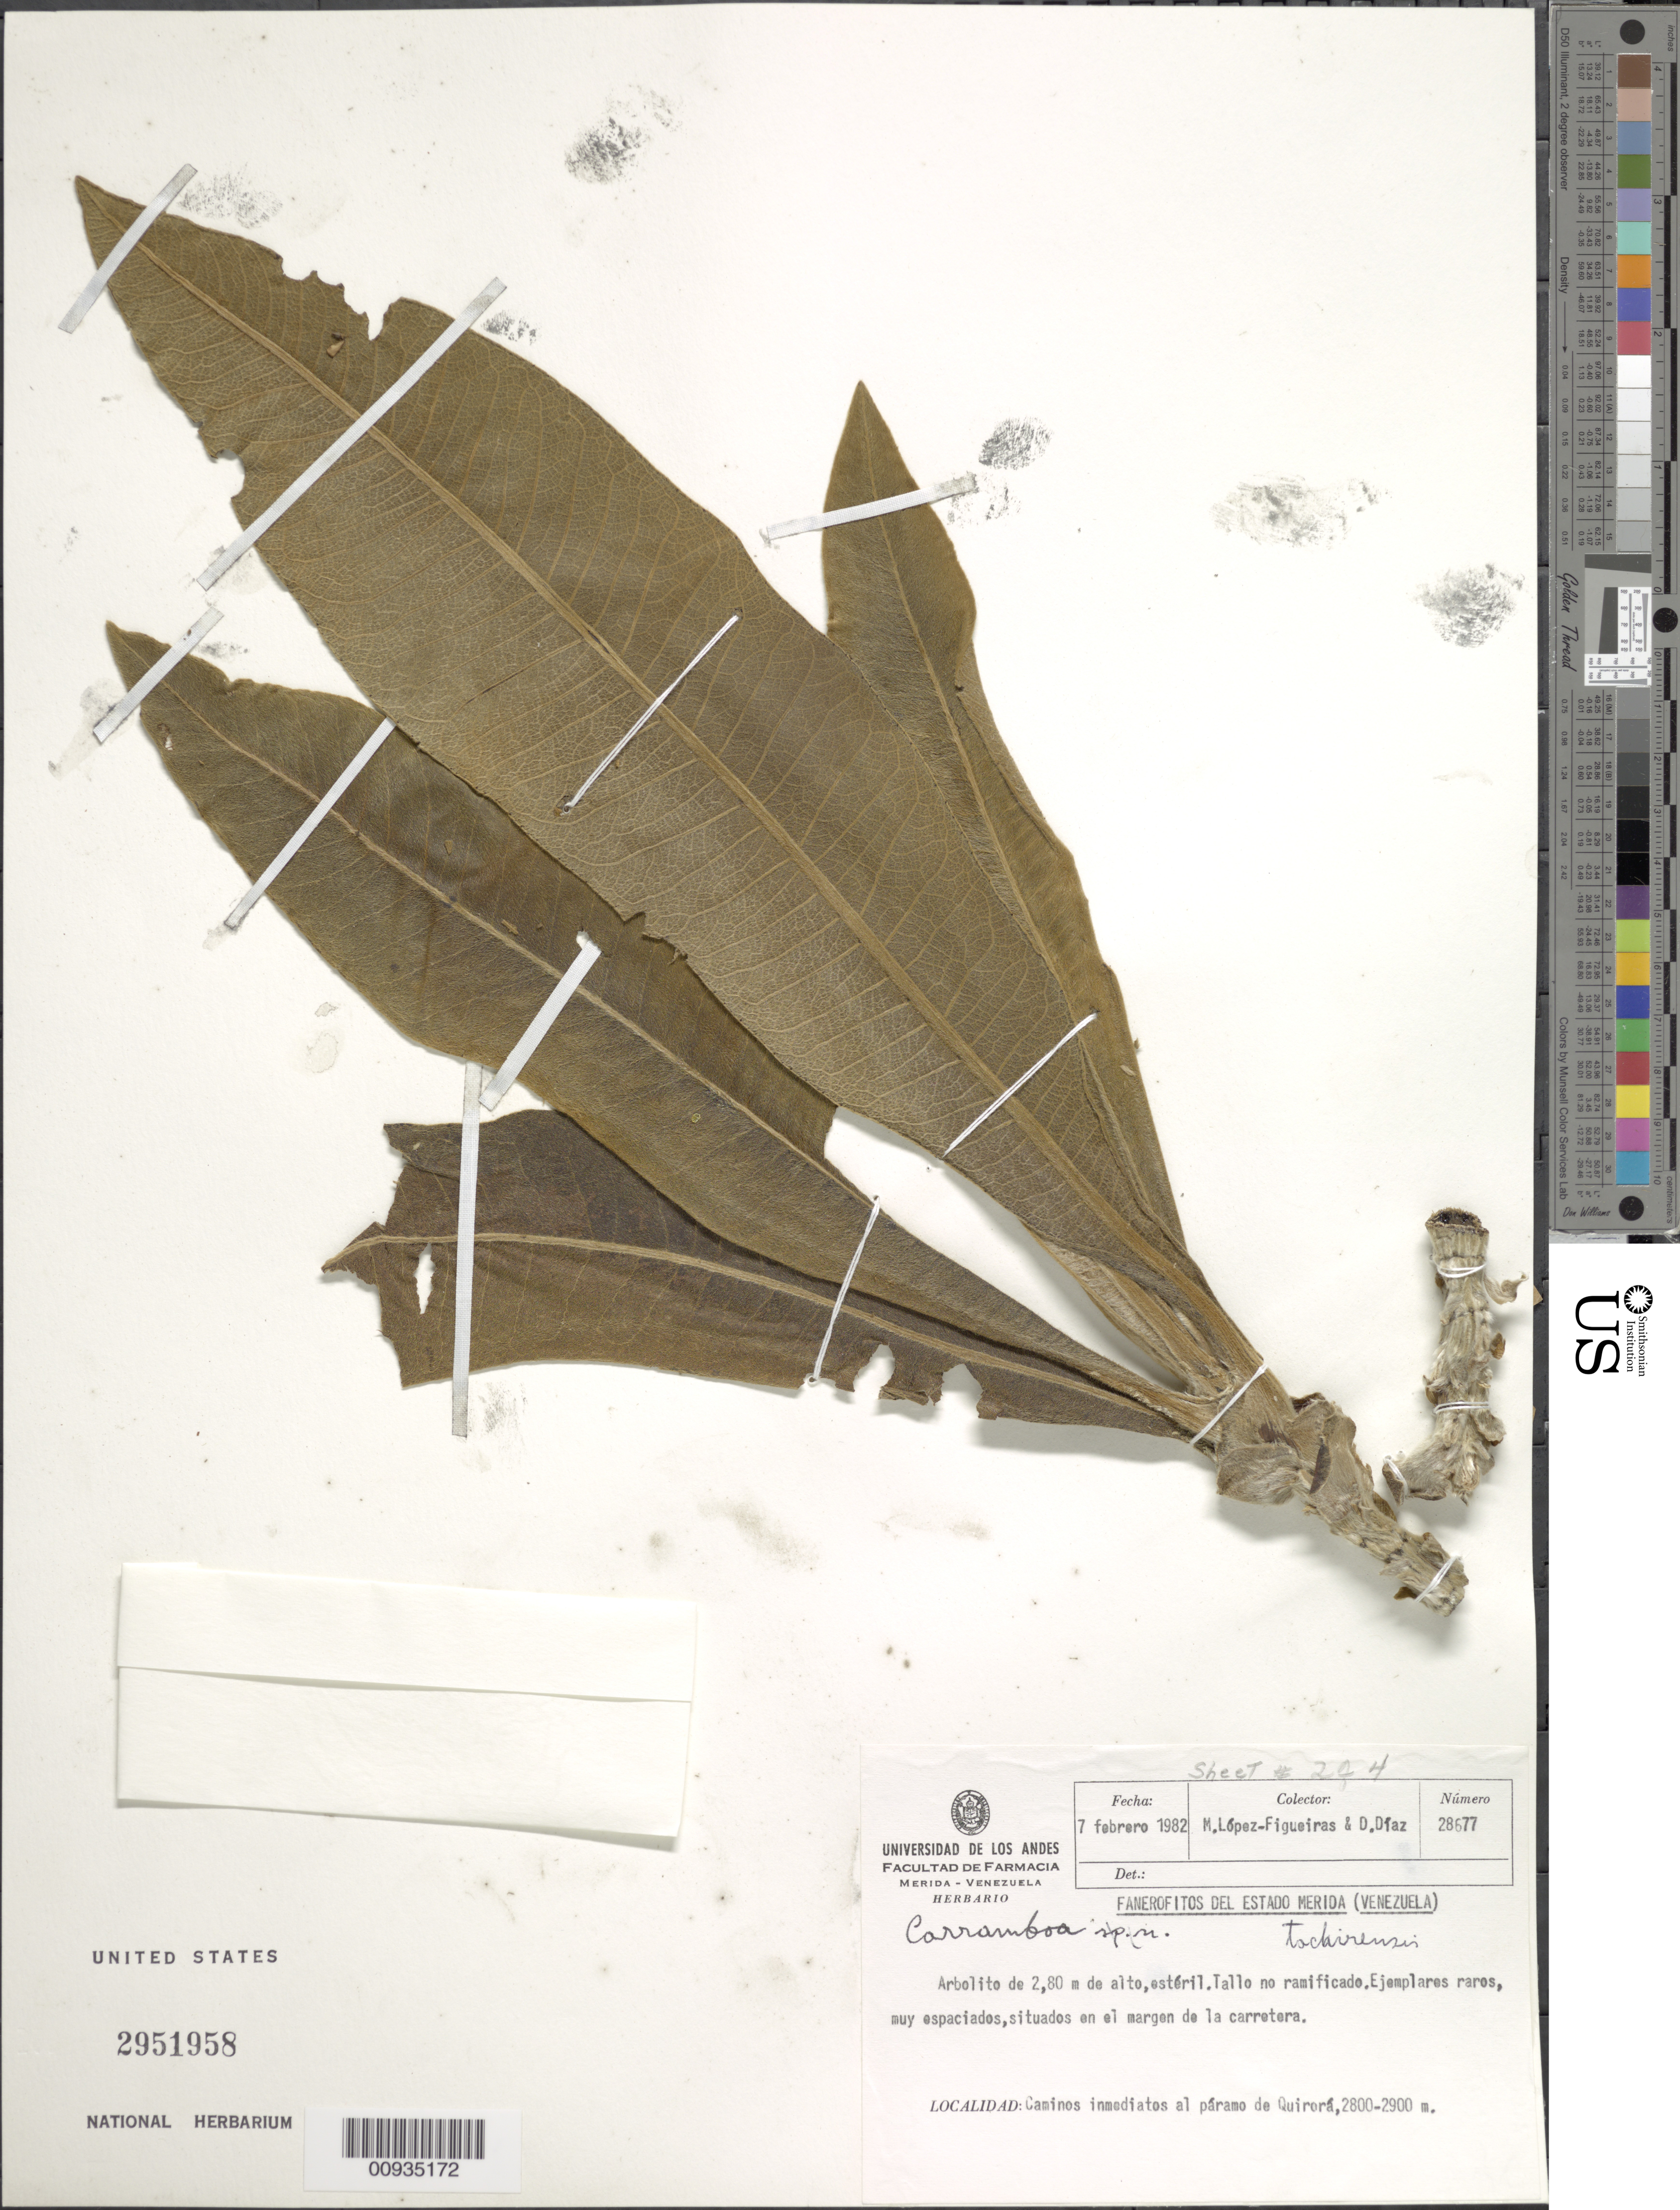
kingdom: Plantae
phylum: Tracheophyta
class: Magnoliopsida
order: Asterales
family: Asteraceae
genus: Carramboa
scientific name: Carramboa sp.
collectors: M. López Figueiras & D. Díaz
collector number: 28677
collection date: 1982-02-07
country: Venezuela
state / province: Mérida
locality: Caminos inmediatos al paramo de Quirera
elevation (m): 2800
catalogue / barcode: US 2951958